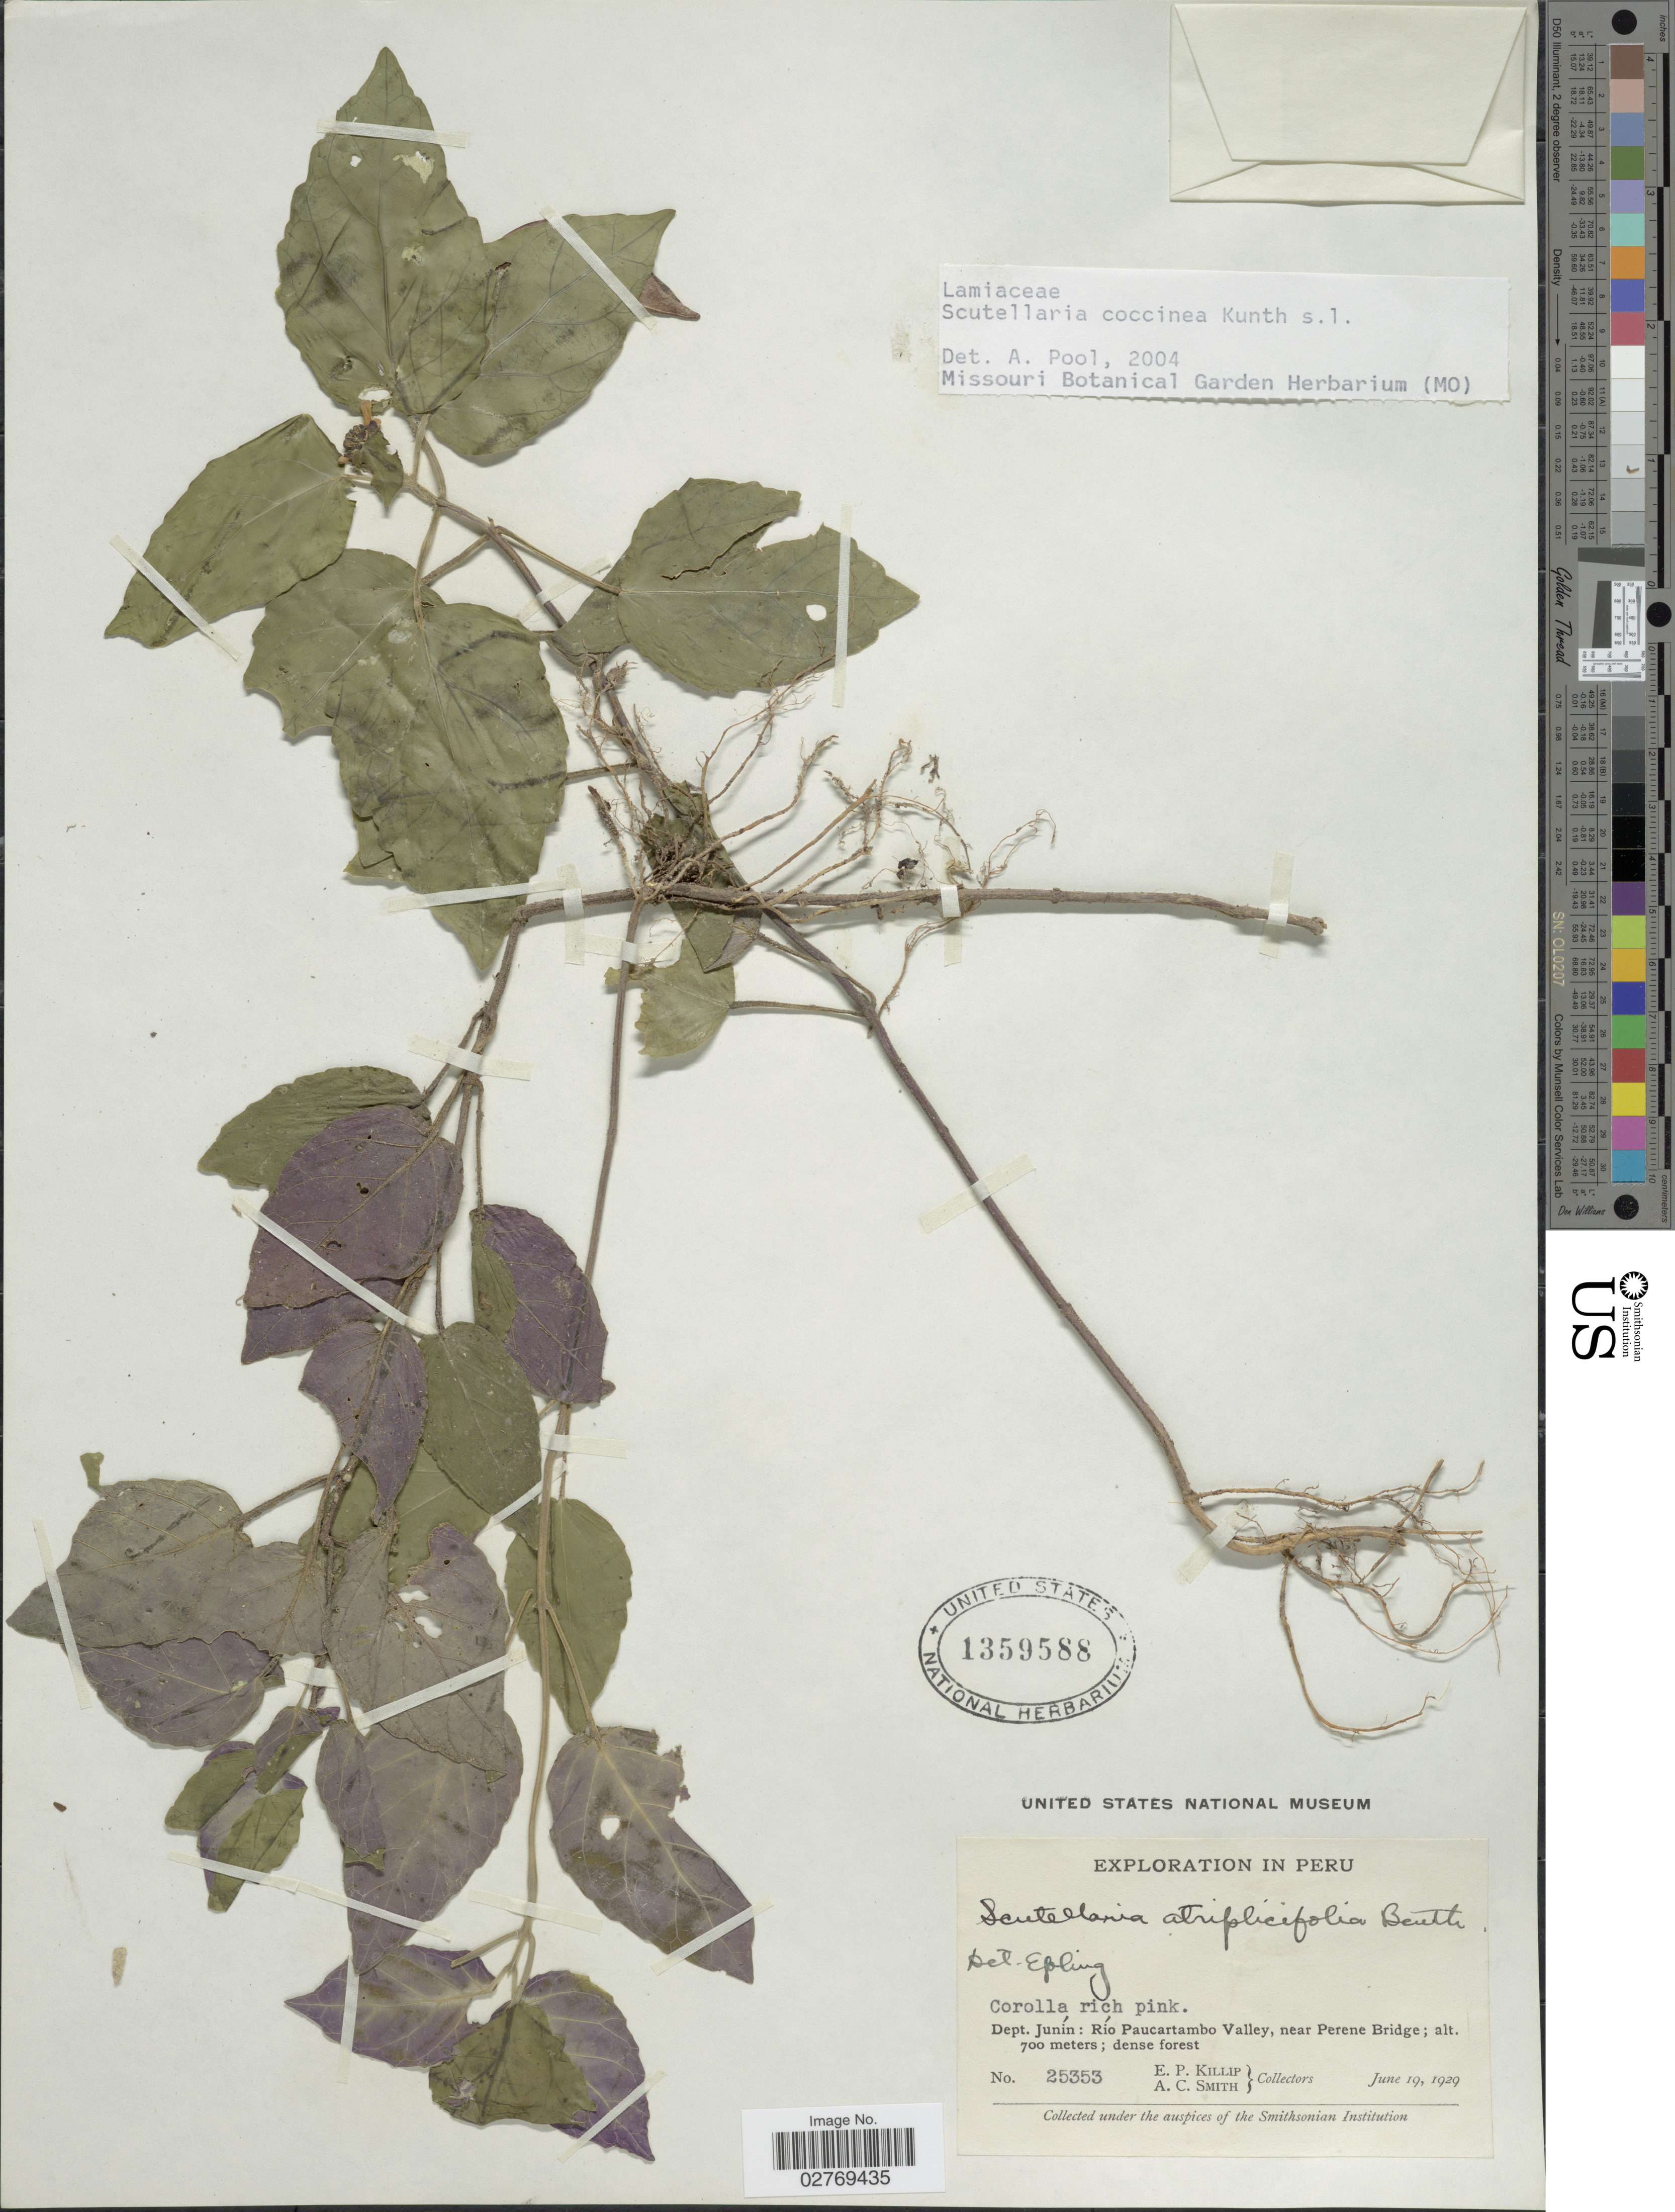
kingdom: Plantae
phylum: Tracheophyta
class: Magnoliopsida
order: Lamiales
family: Lamiaceae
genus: Scutellaria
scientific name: Scutellaria coccinea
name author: Kunth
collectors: E. P. Killip & A. C. Smith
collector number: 25353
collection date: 1929-06-19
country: Peru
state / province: Junín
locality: Río Paucartambo Valley, near Perene Bridge.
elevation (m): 700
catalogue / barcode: US 1359588